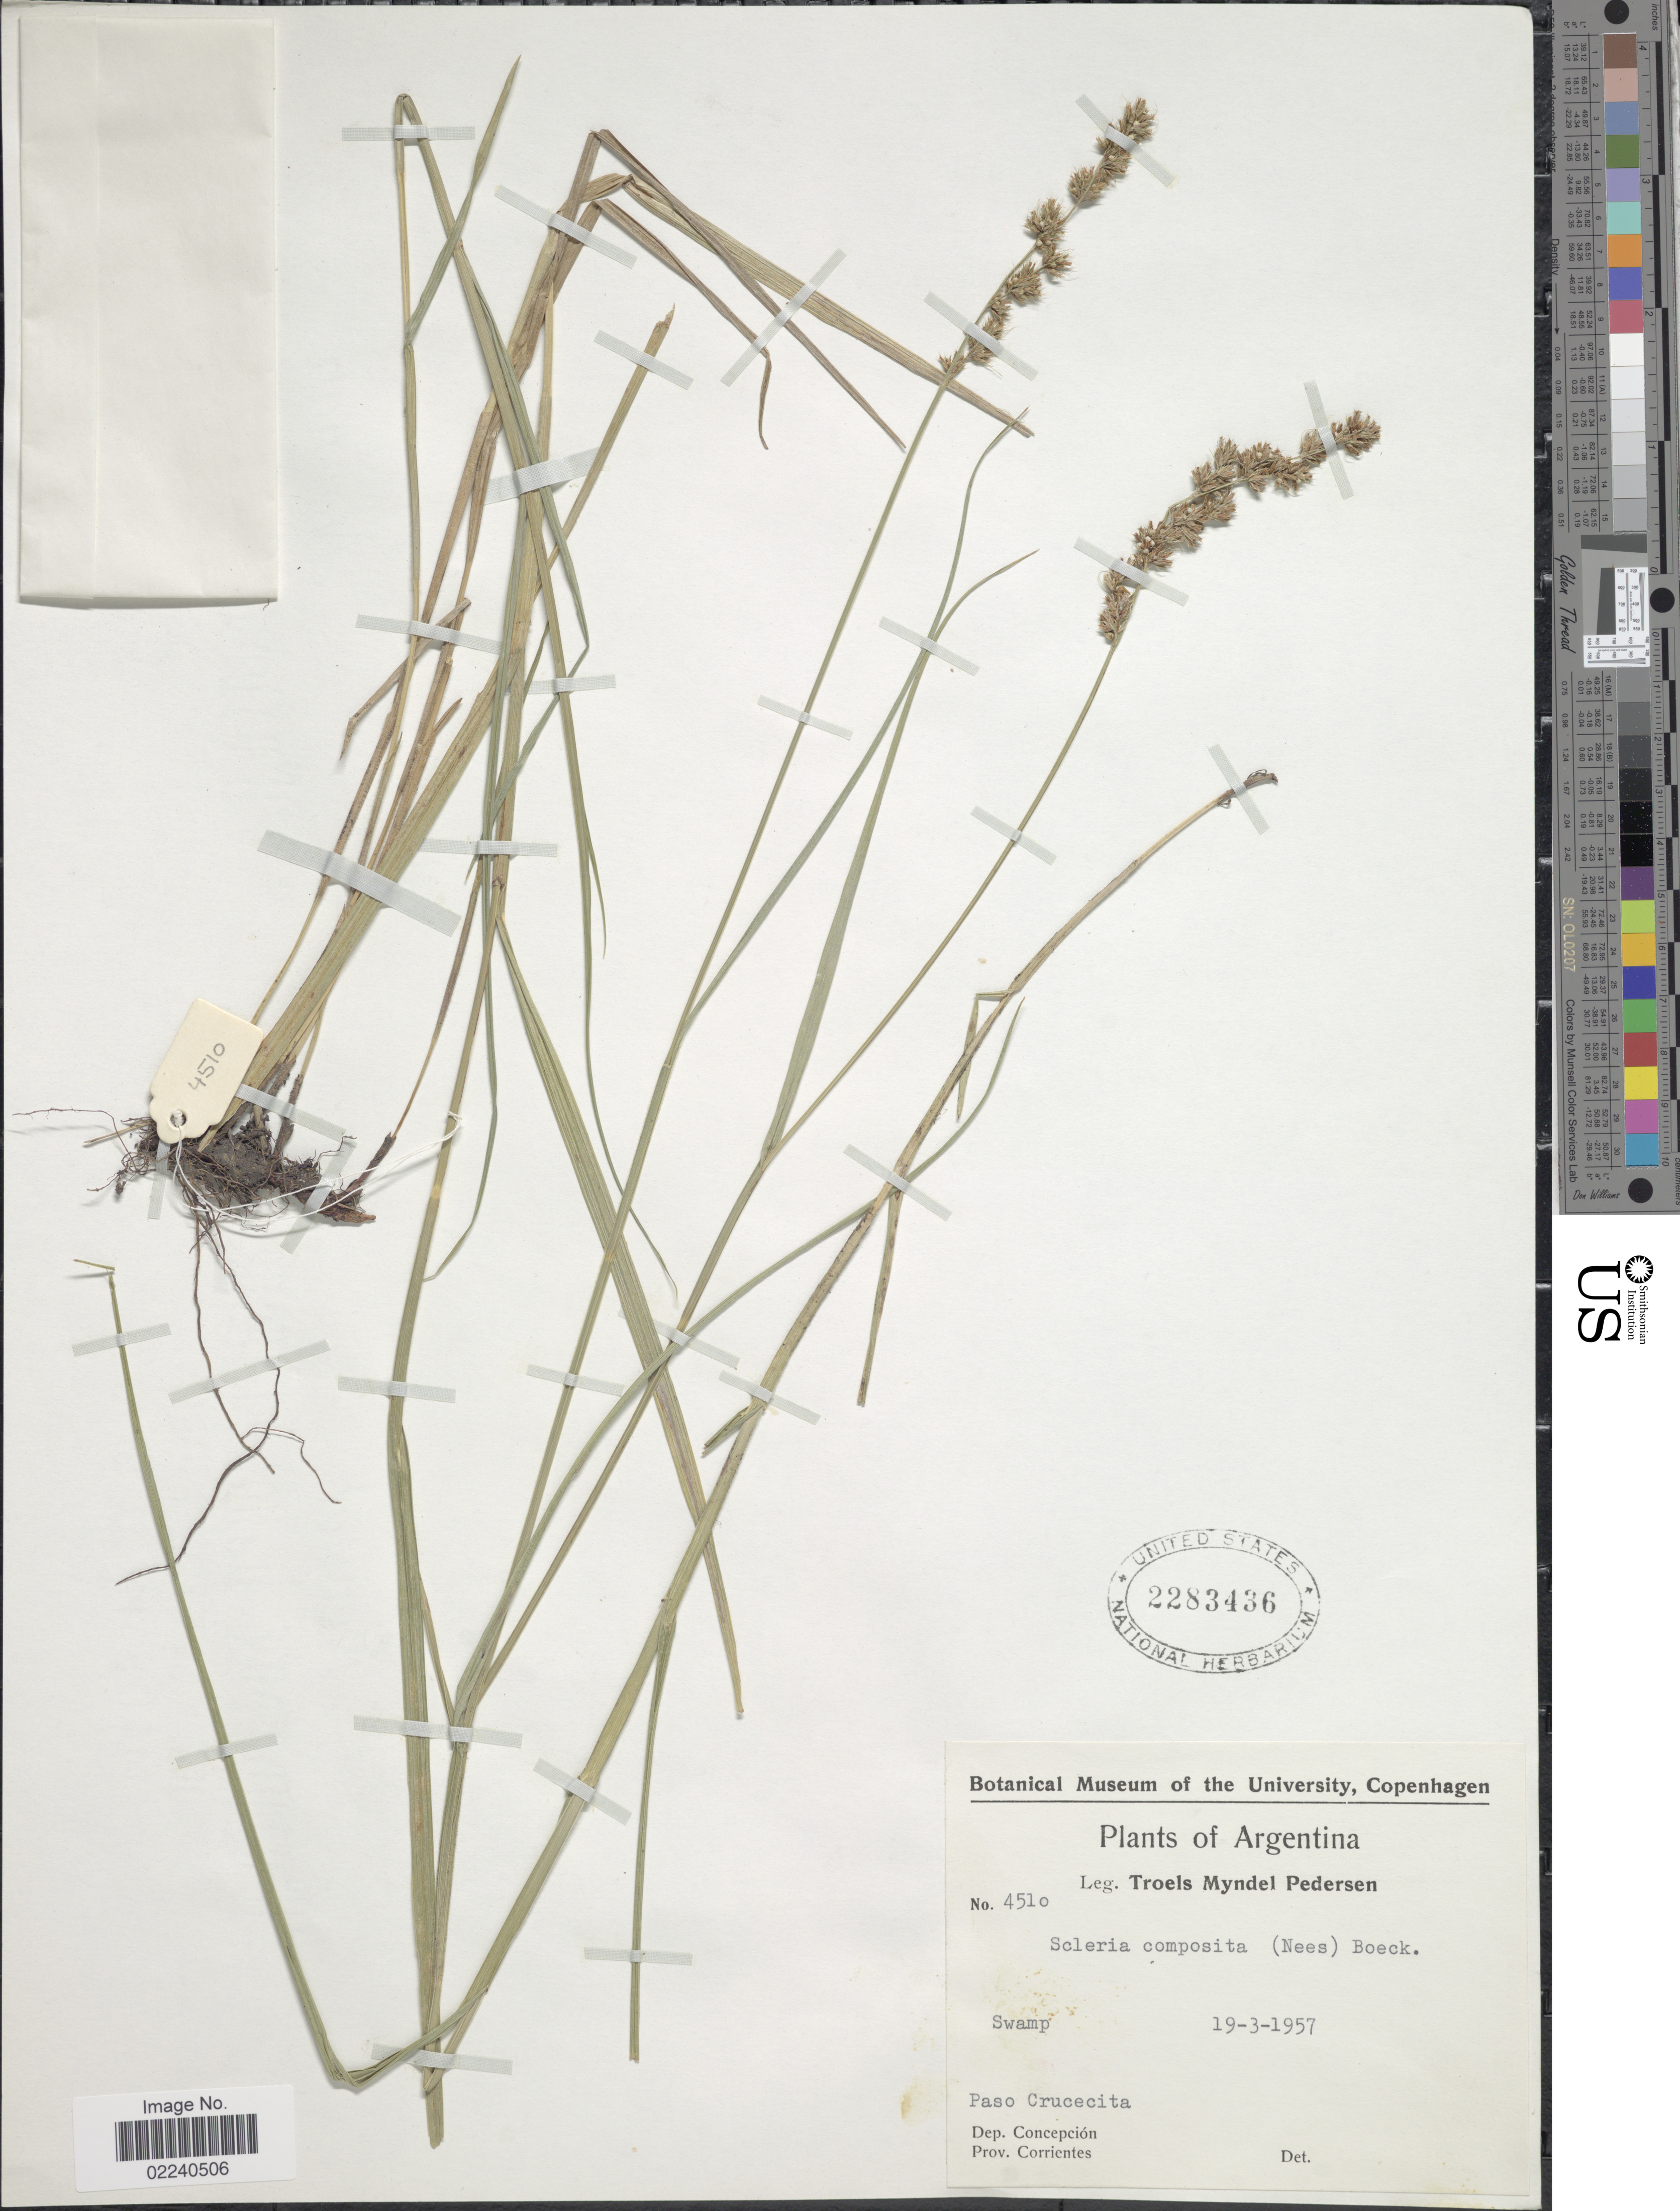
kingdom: Plantae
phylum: Tracheophyta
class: Liliopsida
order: Poales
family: Cyperaceae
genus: Scleria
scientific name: Scleria composita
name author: (Nees) Boeckeler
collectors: T. Pederson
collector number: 4510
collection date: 1957-03-19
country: Argentina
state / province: Corrientes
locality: Paso Crucecita, Dep. Concepcion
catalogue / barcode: US 2283436